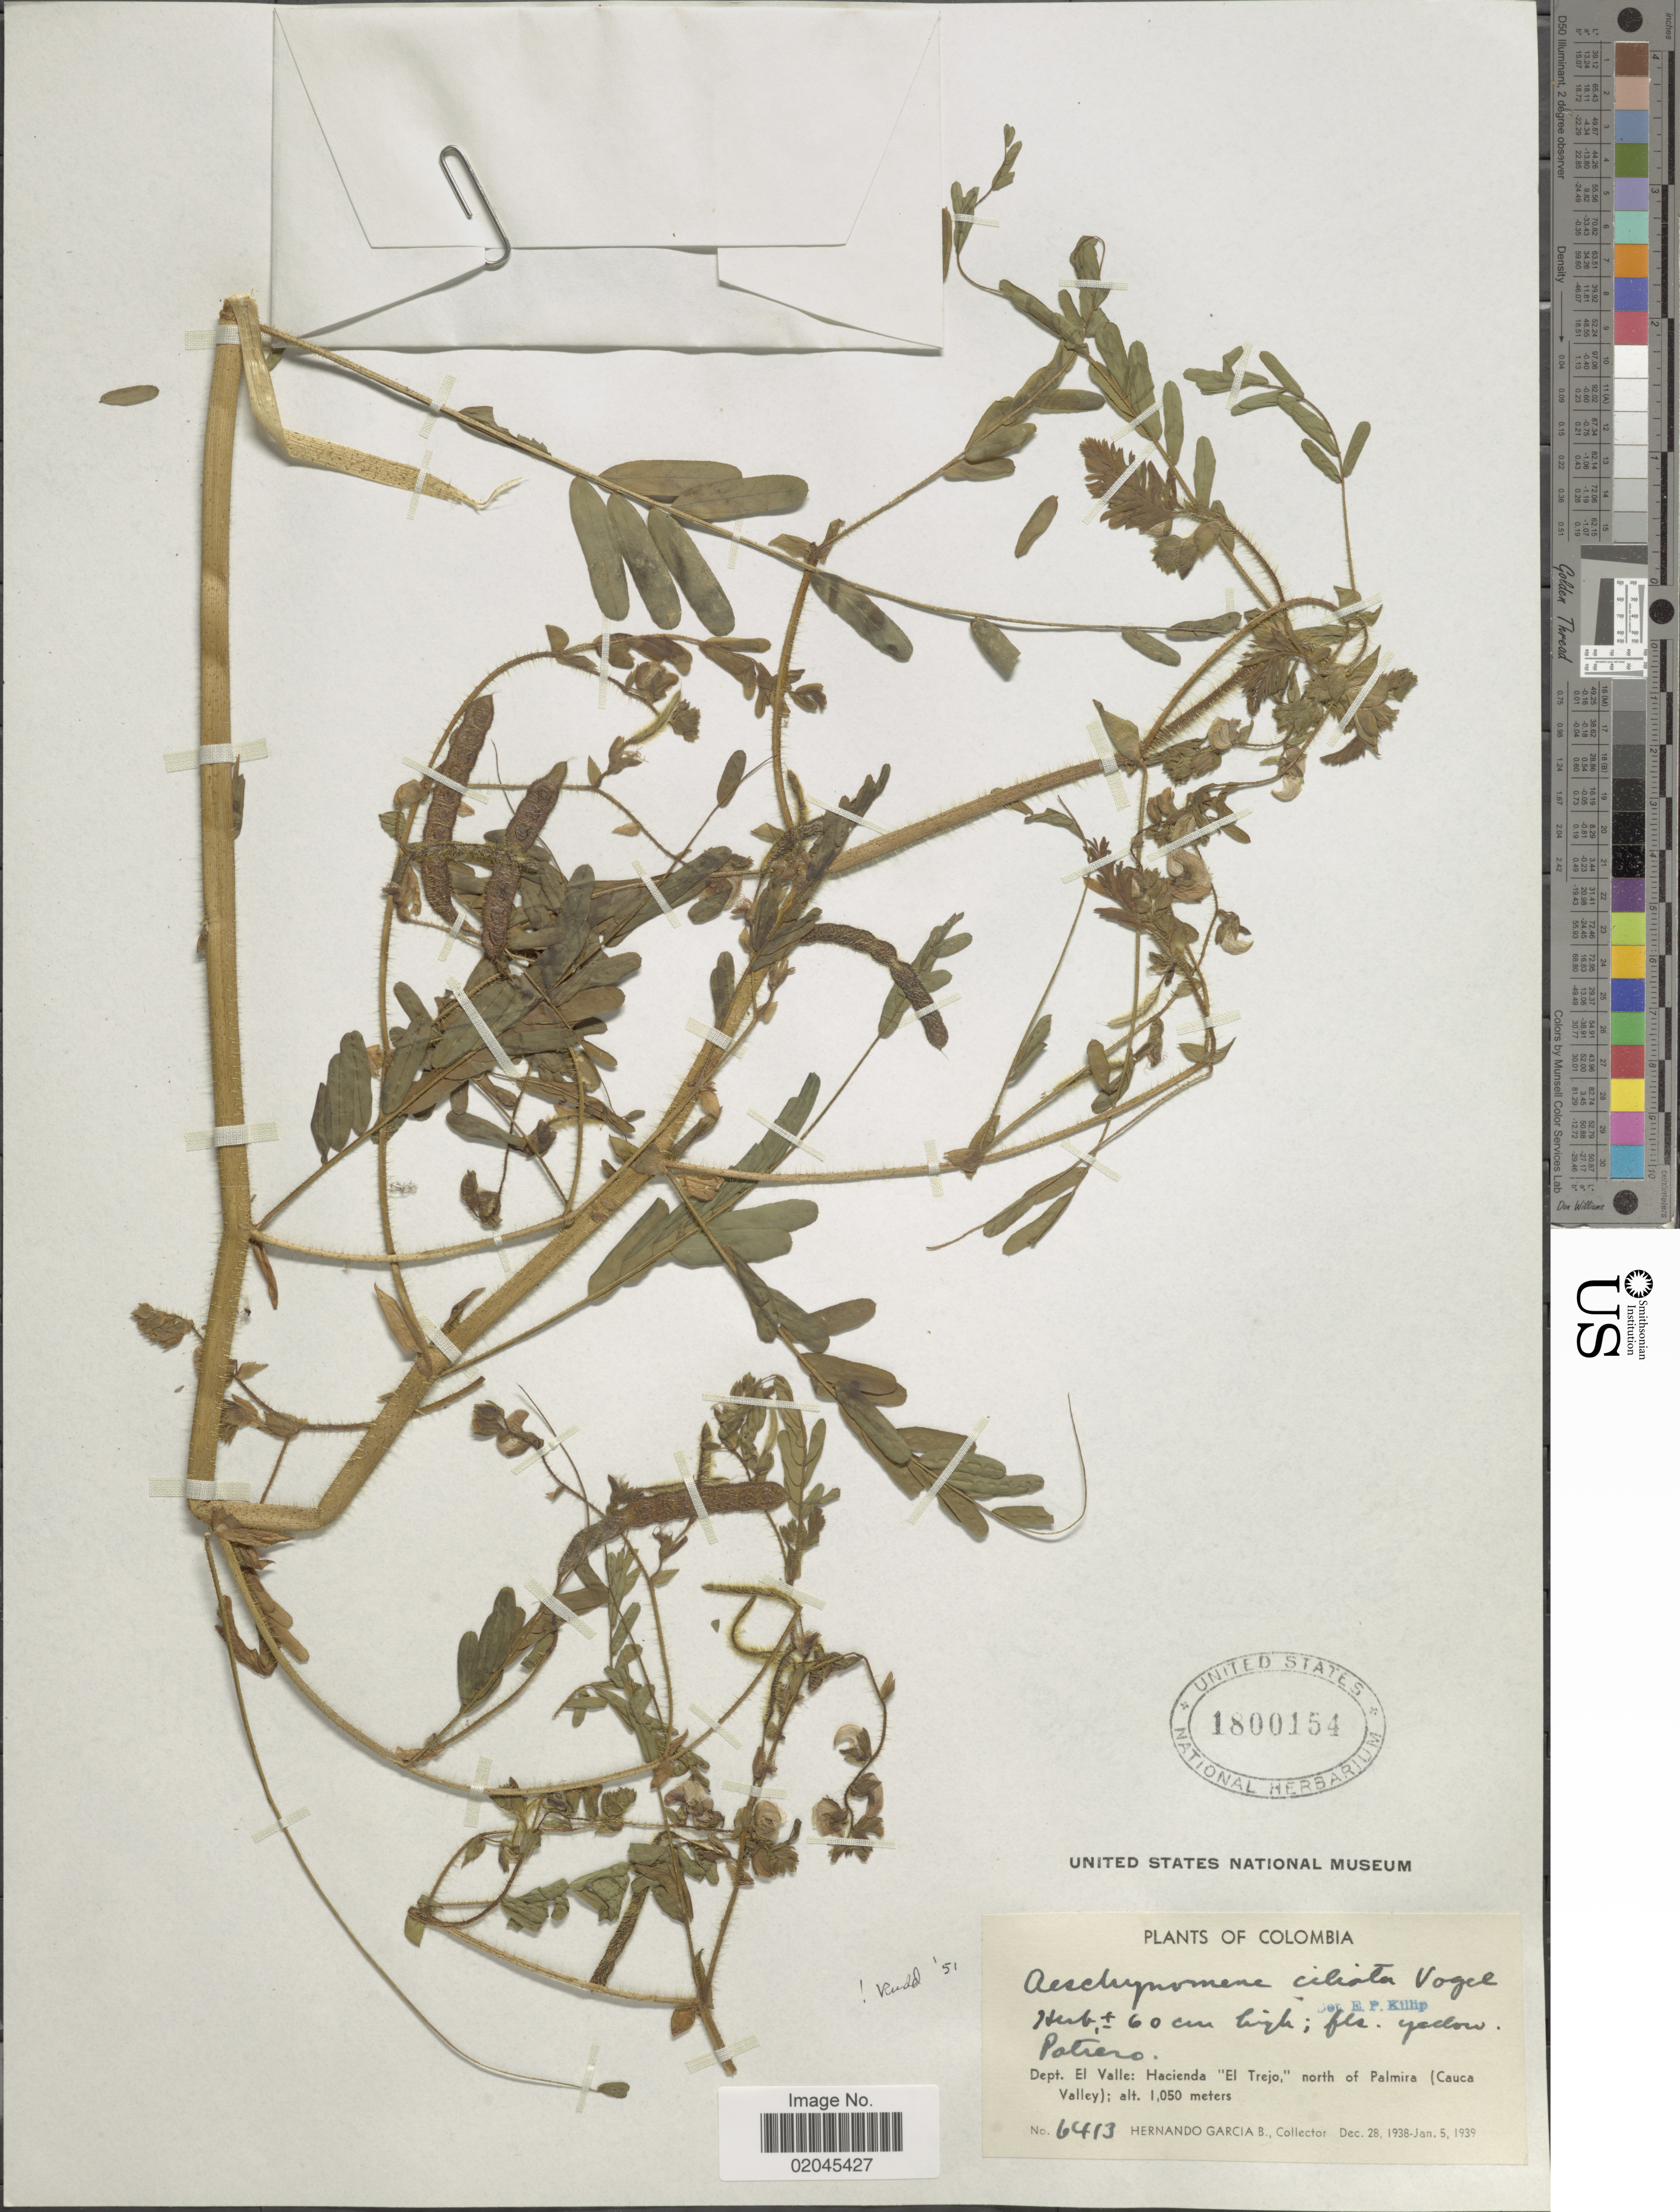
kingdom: Plantae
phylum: Tracheophyta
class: Magnoliopsida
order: Fabales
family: Fabaceae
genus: Aeschynomene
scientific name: Aeschynomene ciliata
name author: Vogel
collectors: H. García Barriga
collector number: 6413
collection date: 1938-12-28/1939-01-05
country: Colombia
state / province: Valle del Cauca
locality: Dept. El Valle: Hacienda "El Trejo"north of Palmira (Cauca Valley)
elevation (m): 1050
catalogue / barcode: US 1800154